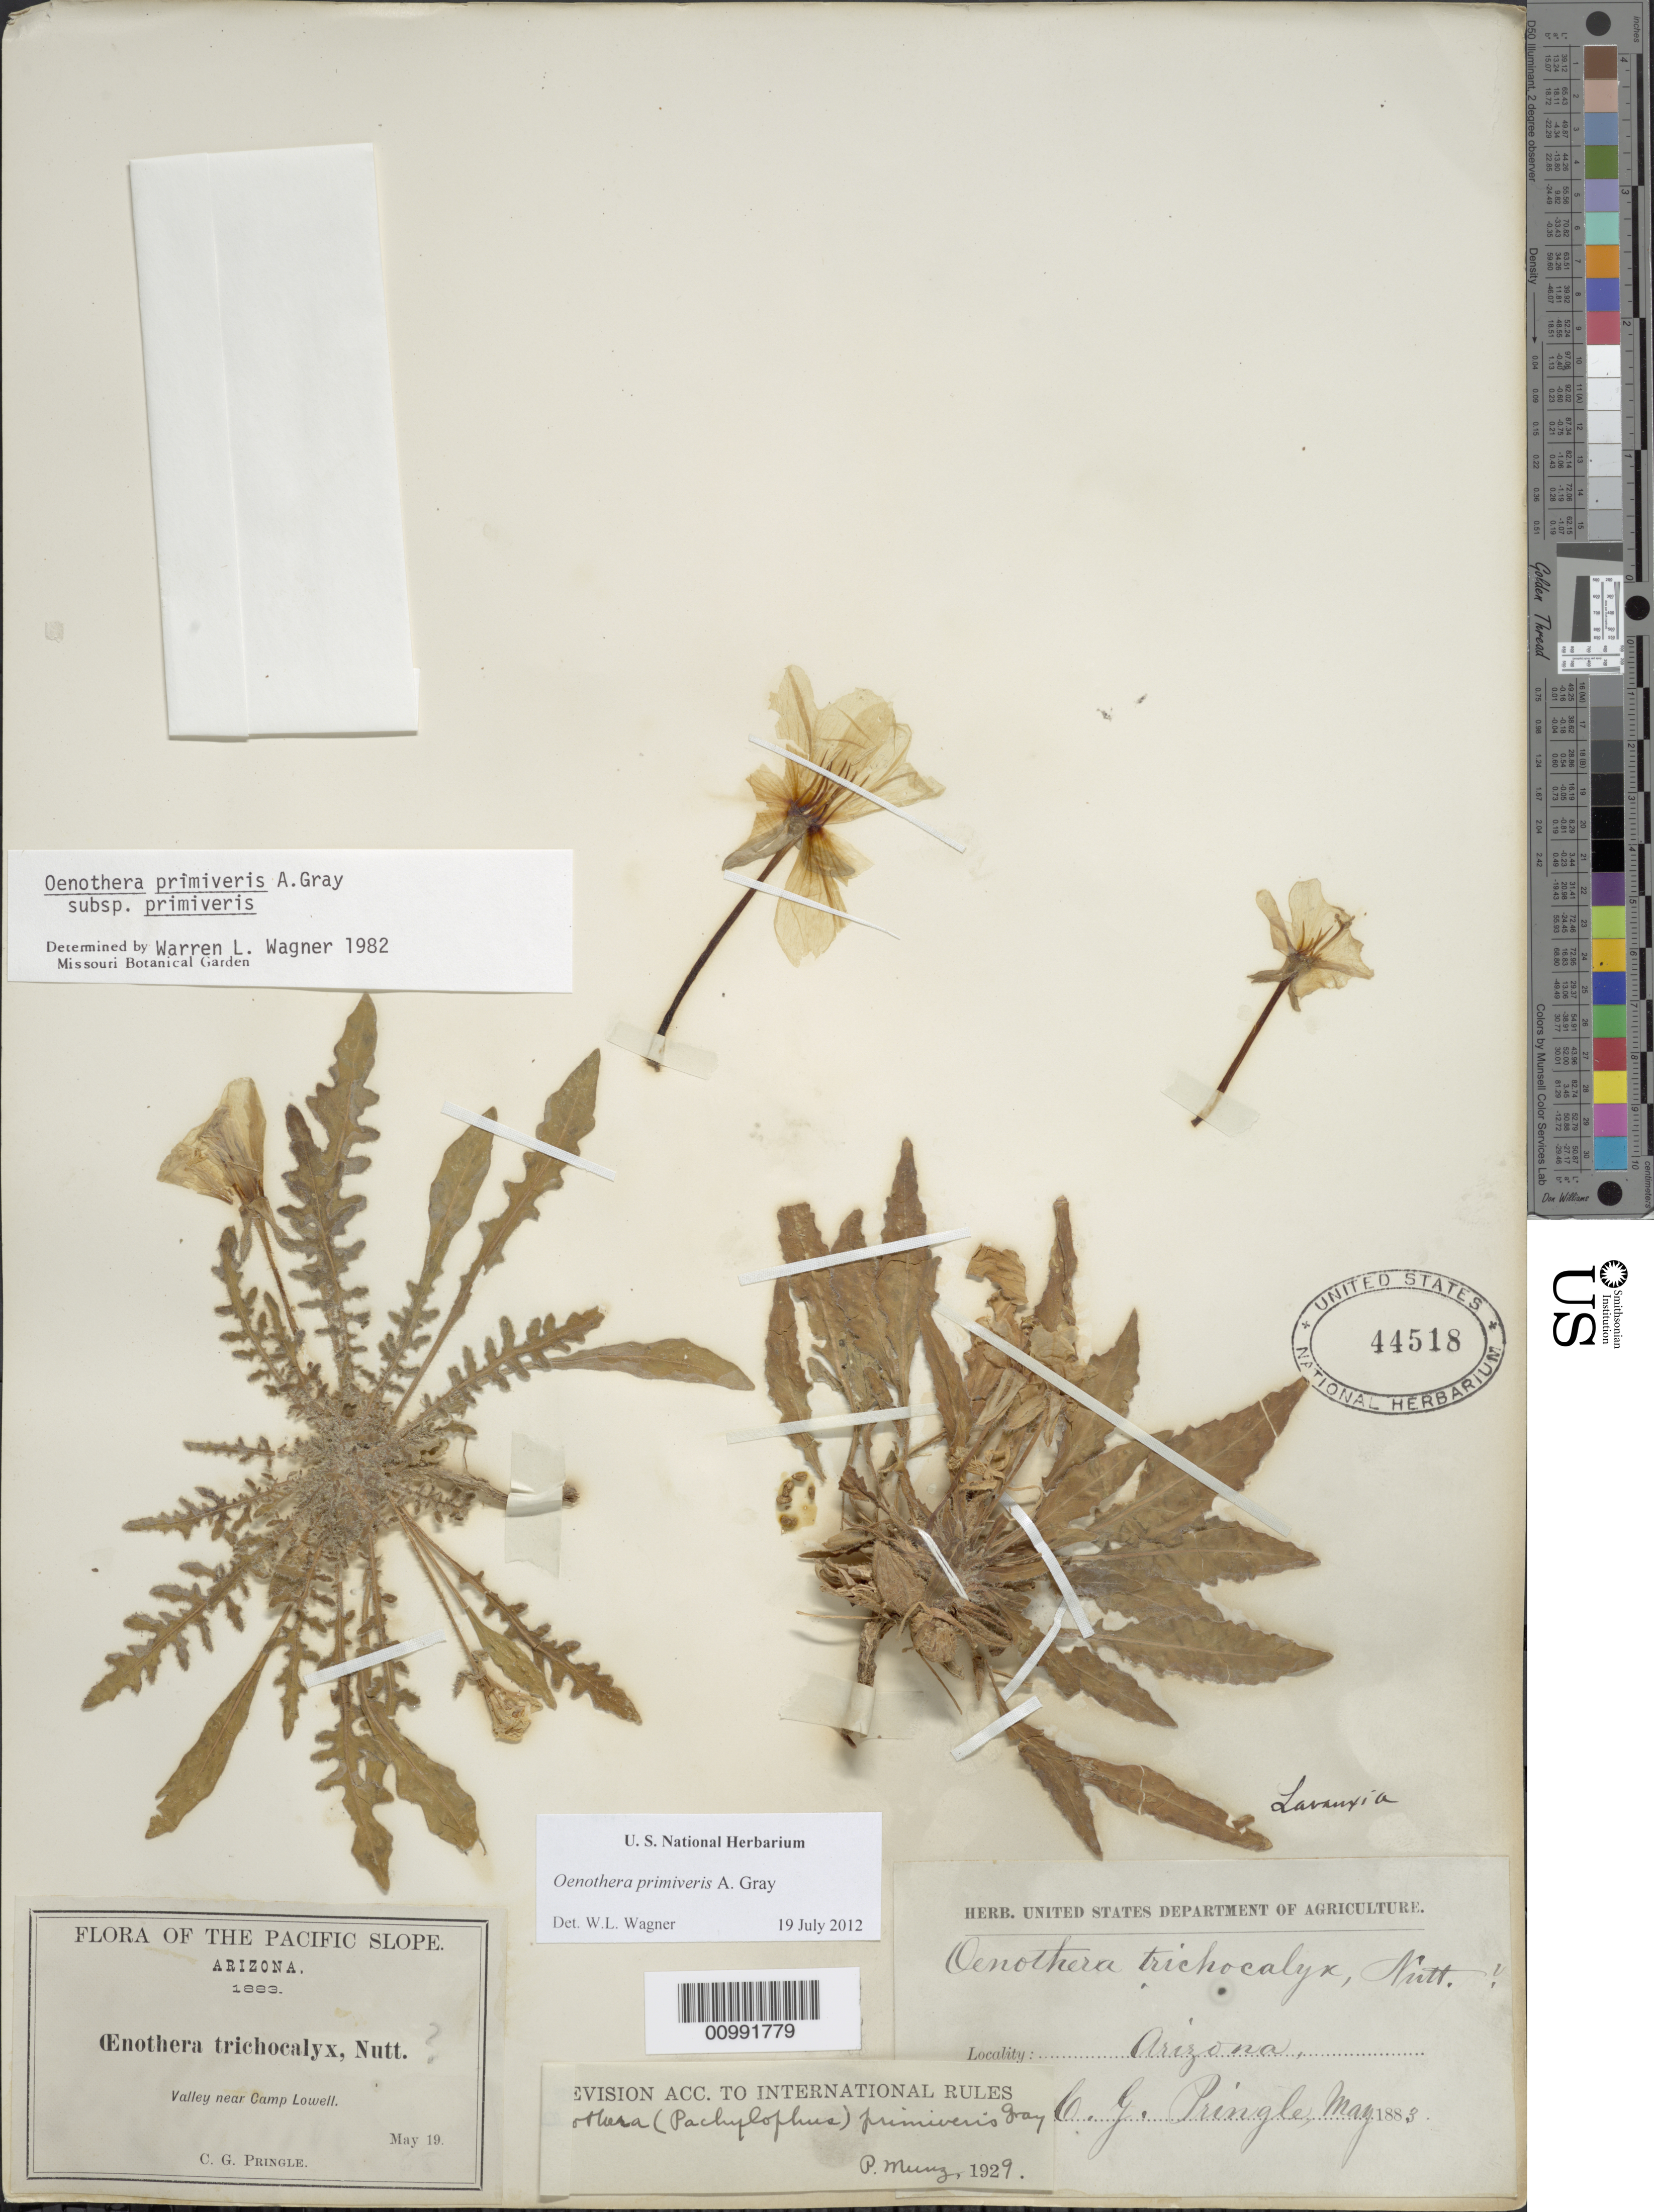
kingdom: Plantae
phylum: Tracheophyta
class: Magnoliopsida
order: Myrtales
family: Onagraceae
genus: Oenothera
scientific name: Oenothera primiveris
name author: A. Gray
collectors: C. G. Pringle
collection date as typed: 19 May 1883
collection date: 1883-05-19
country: United States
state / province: Arizona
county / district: Cochise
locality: Valley near Camp Lowell.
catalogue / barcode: US 44518